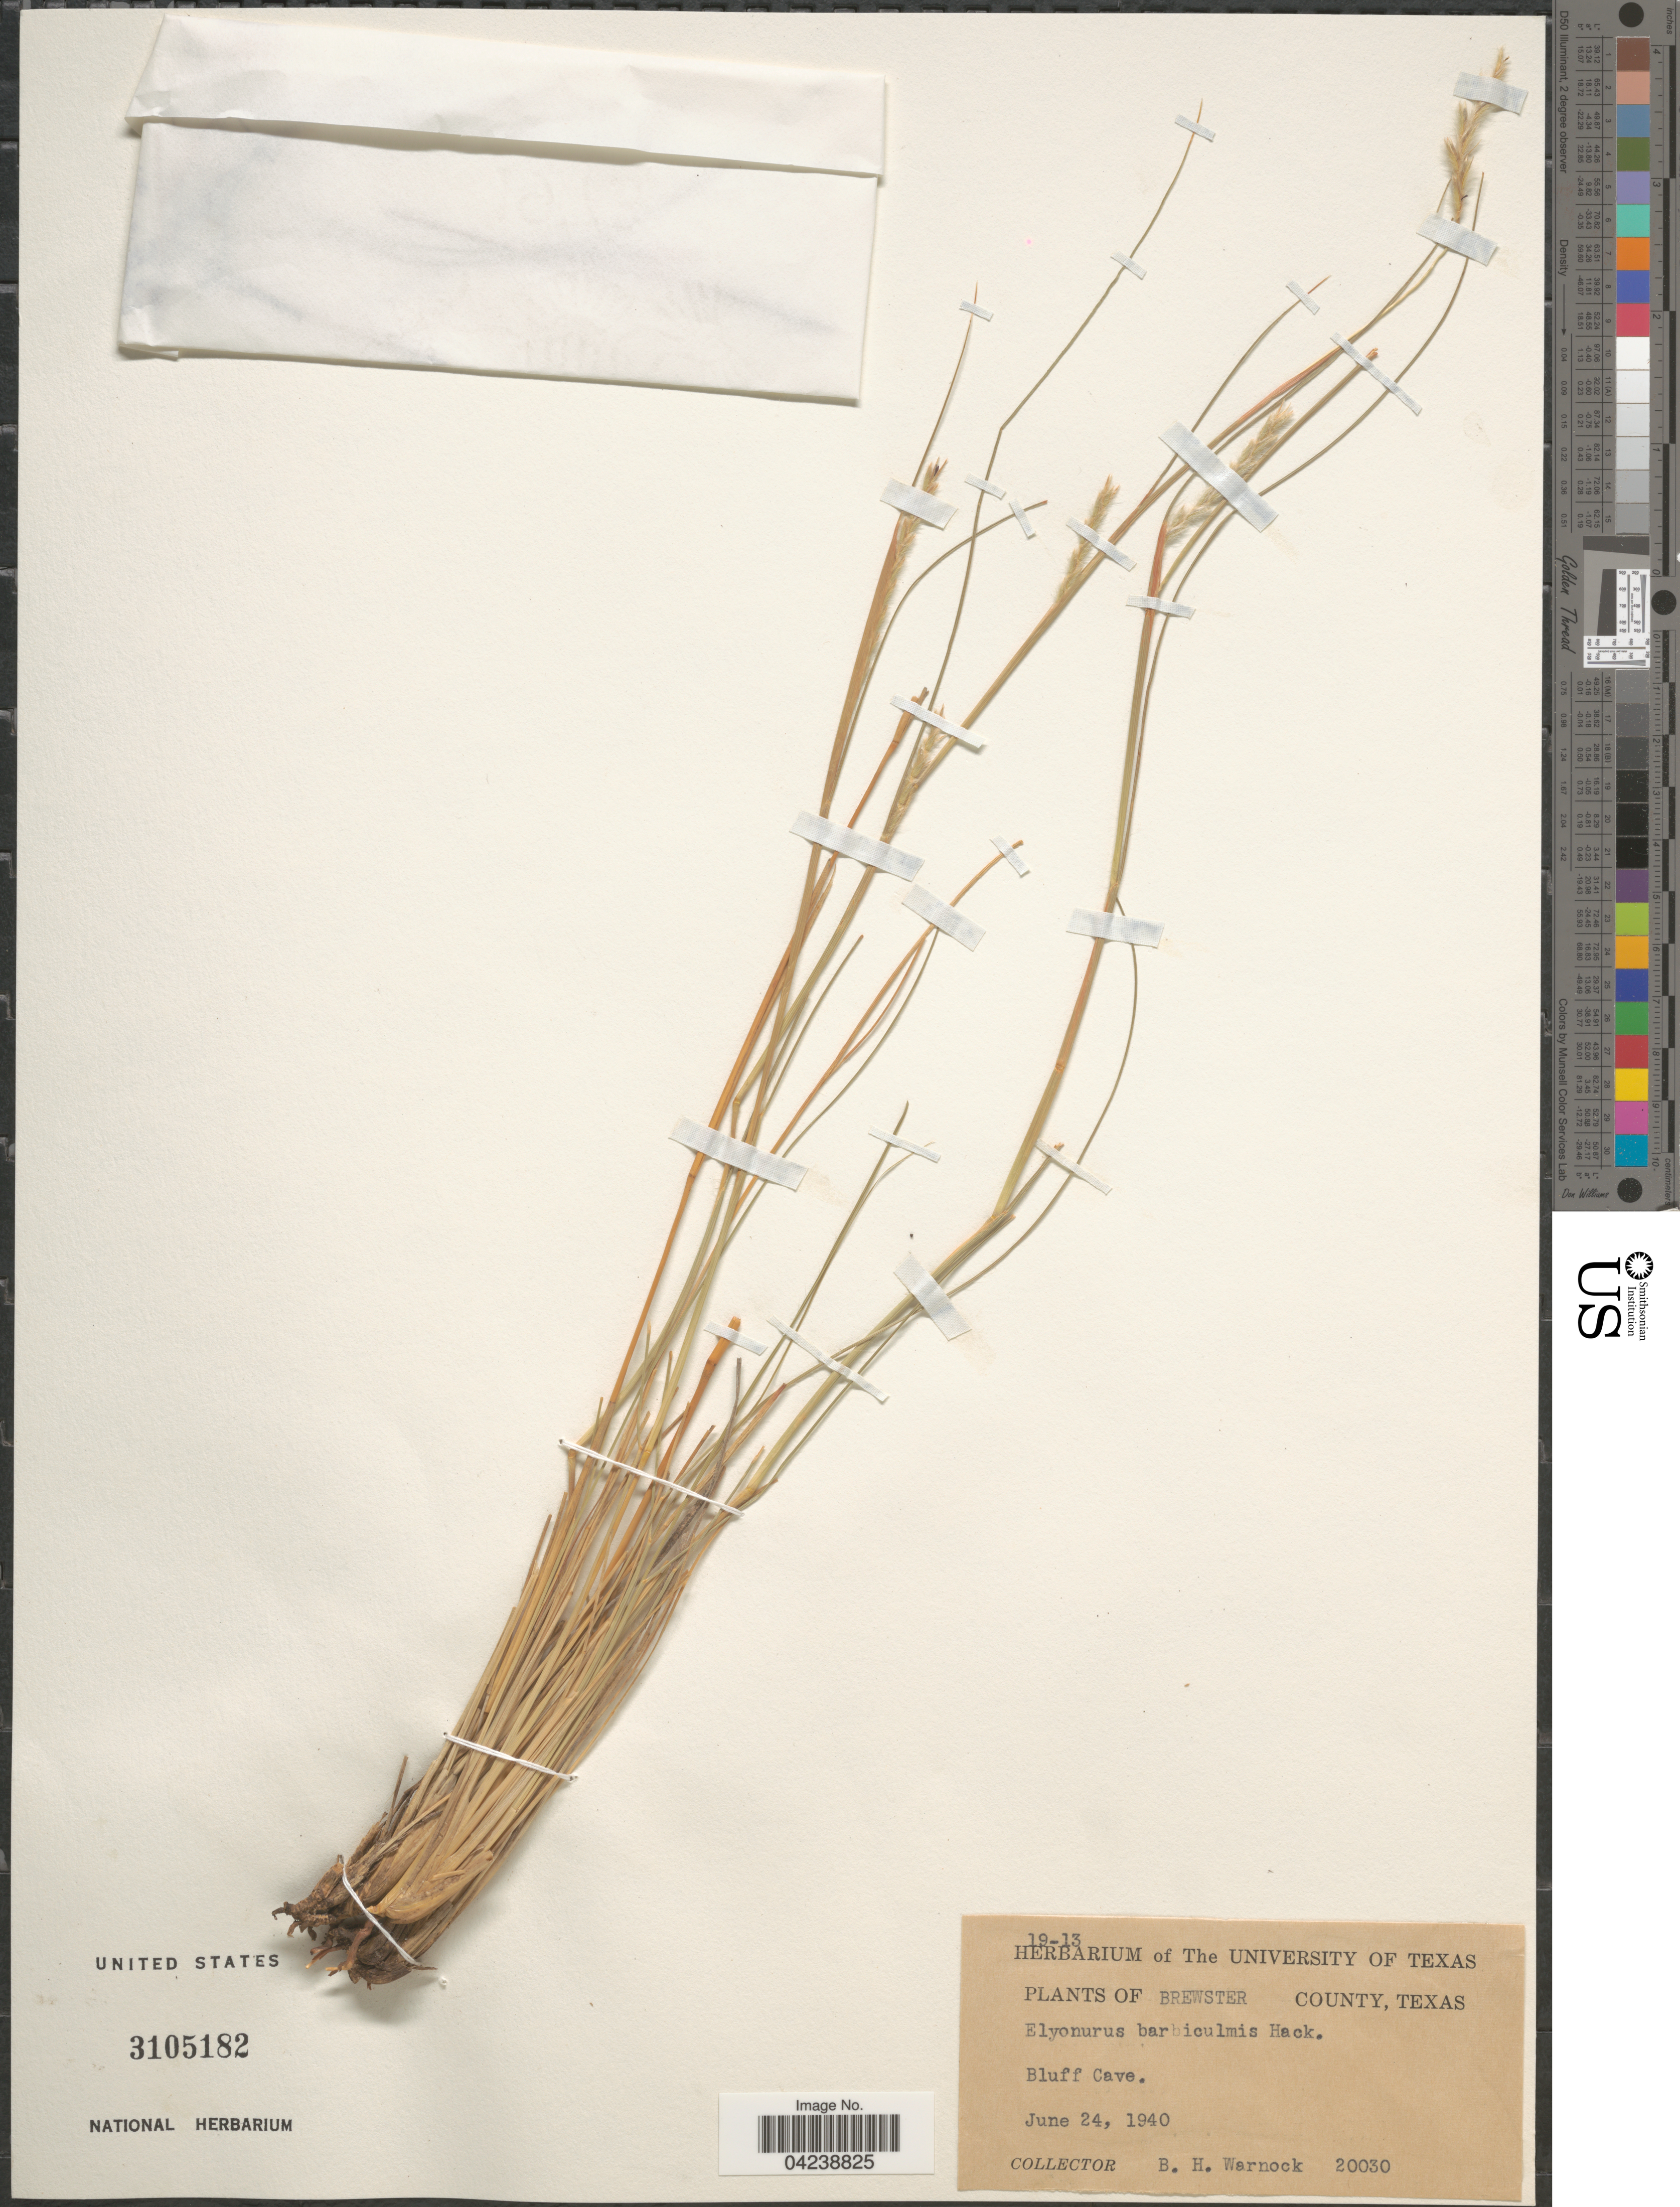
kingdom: Plantae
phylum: Tracheophyta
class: Liliopsida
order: Poales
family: Poaceae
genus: Elionurus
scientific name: Elionurus barbiculmis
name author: Hack. in A. DC.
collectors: B. H. Warnock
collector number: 20030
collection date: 1940-06-24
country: United States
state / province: Texas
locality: Brewster County. Bluff Cave.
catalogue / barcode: US 3105182